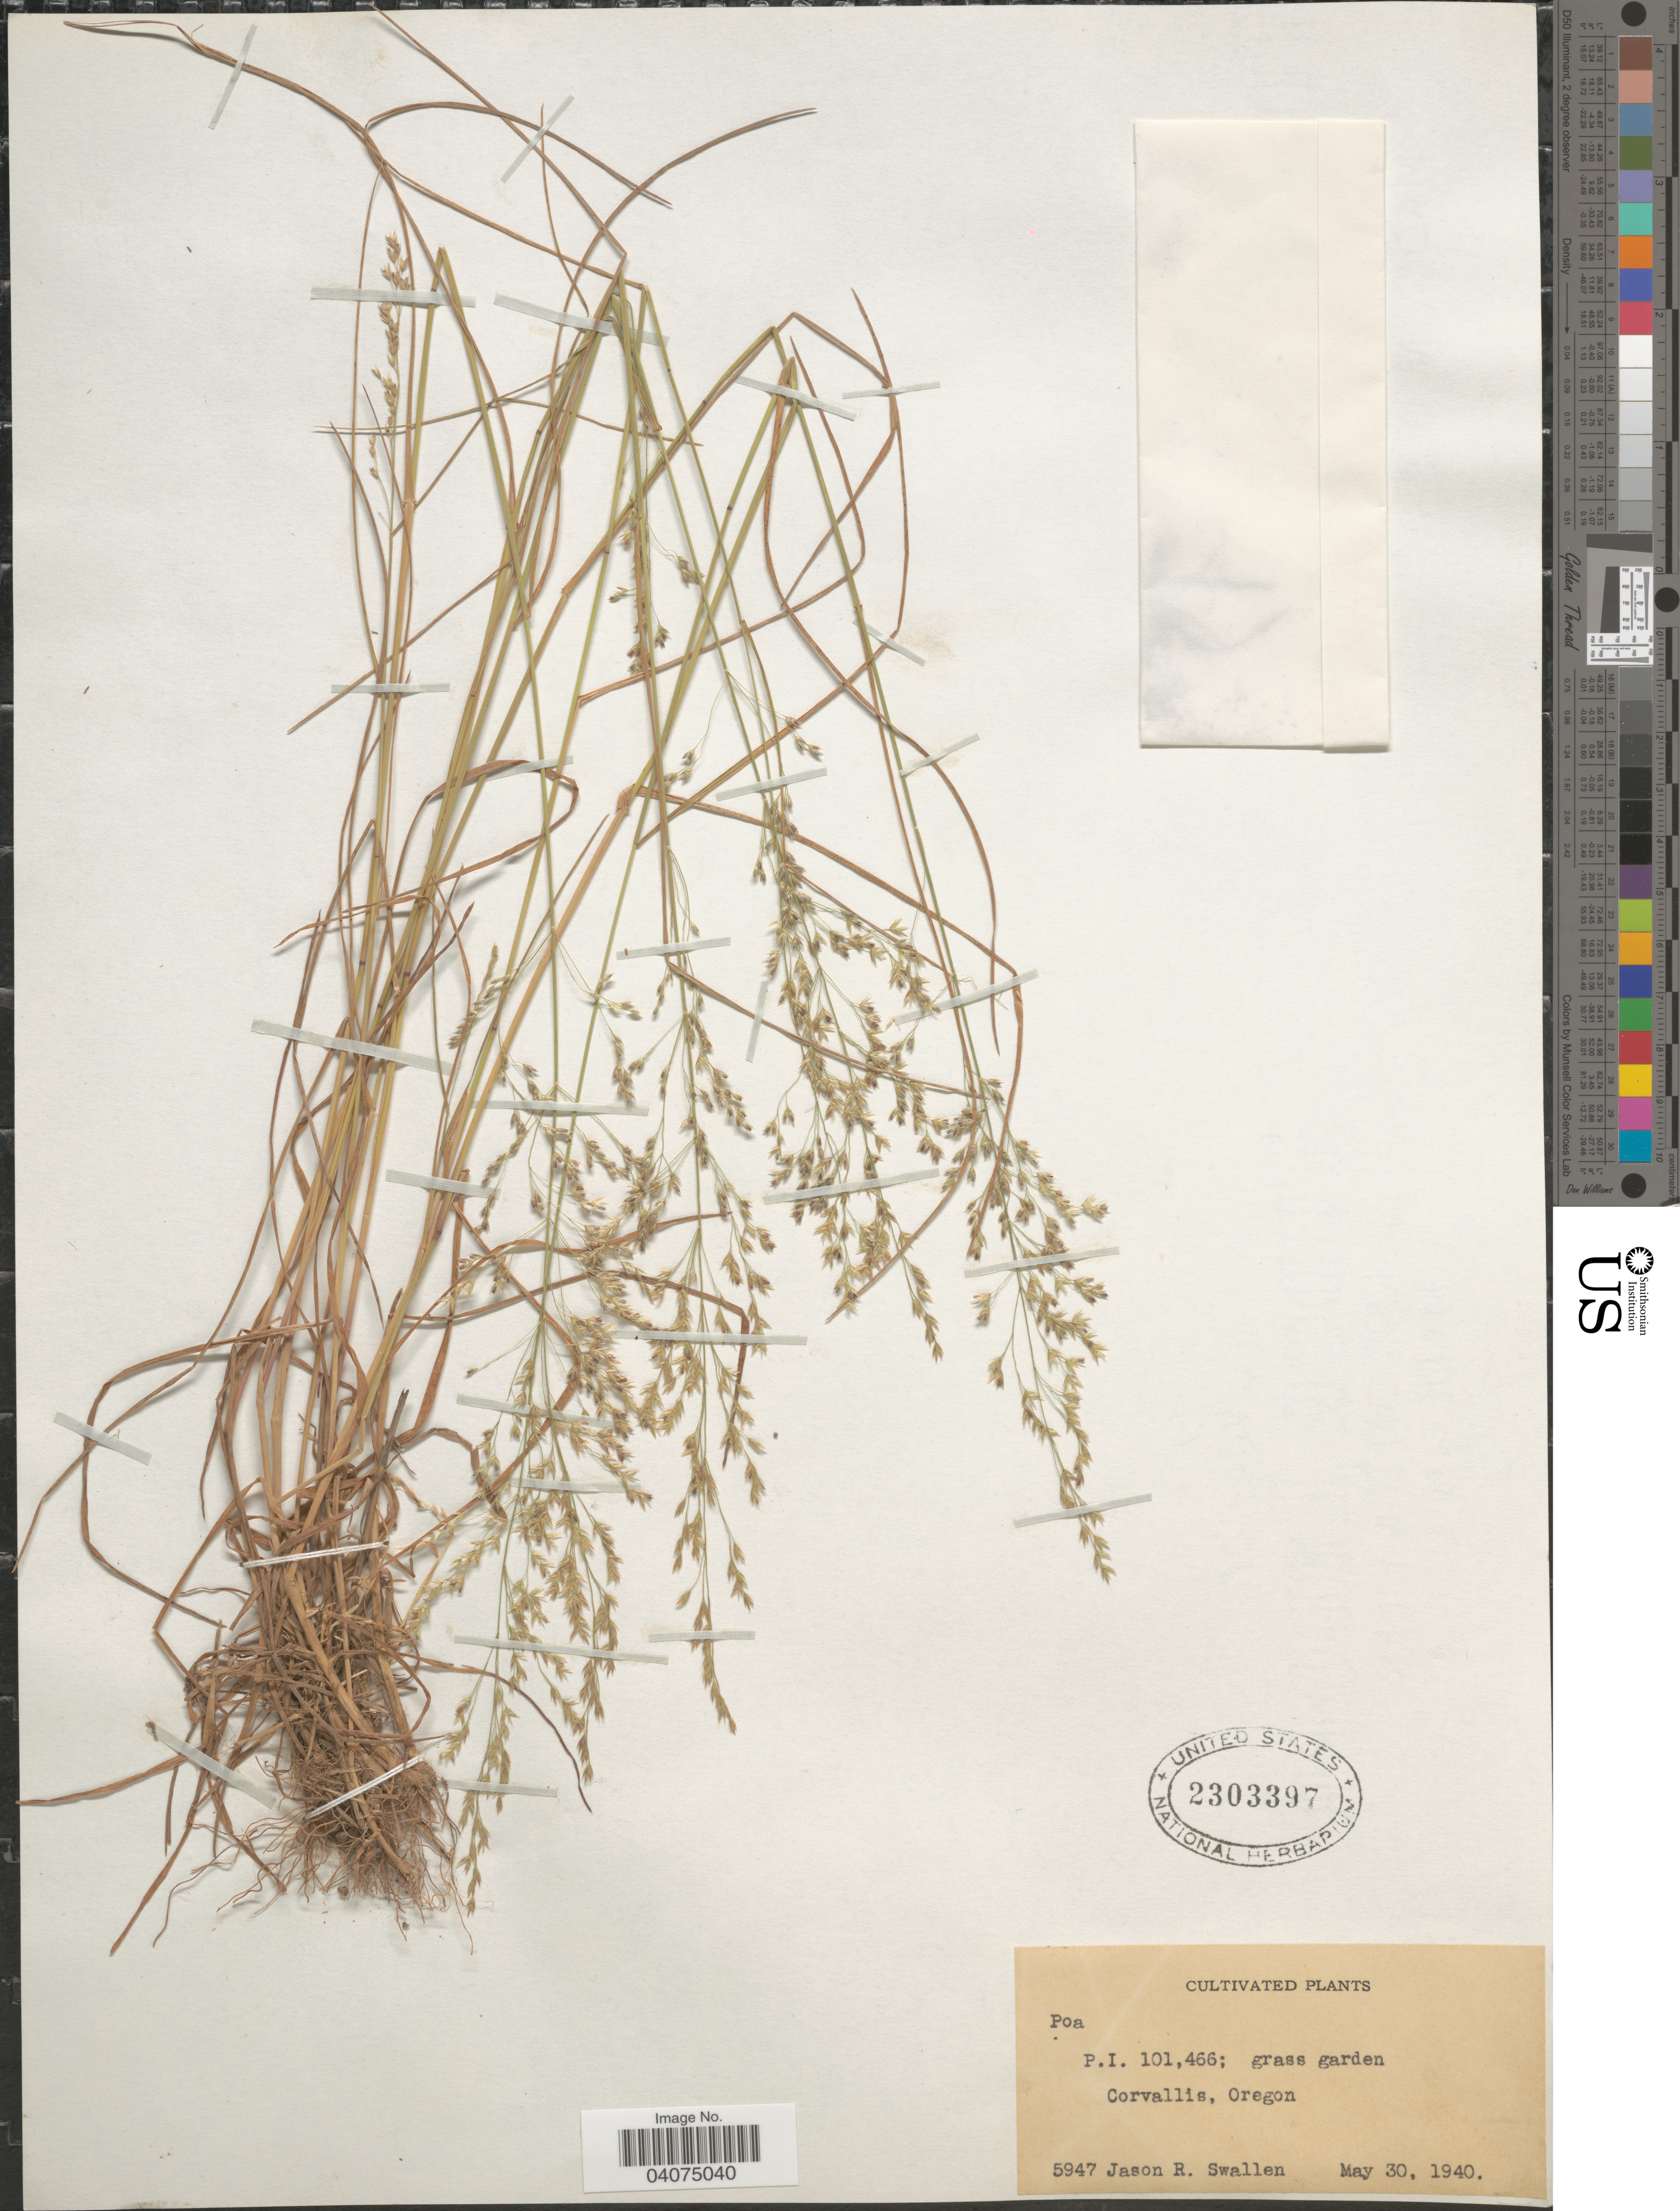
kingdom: Plantae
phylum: Tracheophyta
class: Liliopsida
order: Poales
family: Poaceae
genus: Poa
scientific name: Poa sp.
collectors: J. R. Swallen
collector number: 5947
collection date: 1940-05-30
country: United States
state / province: Oregon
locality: Grass garden, Corvallis.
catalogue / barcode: US 2303397